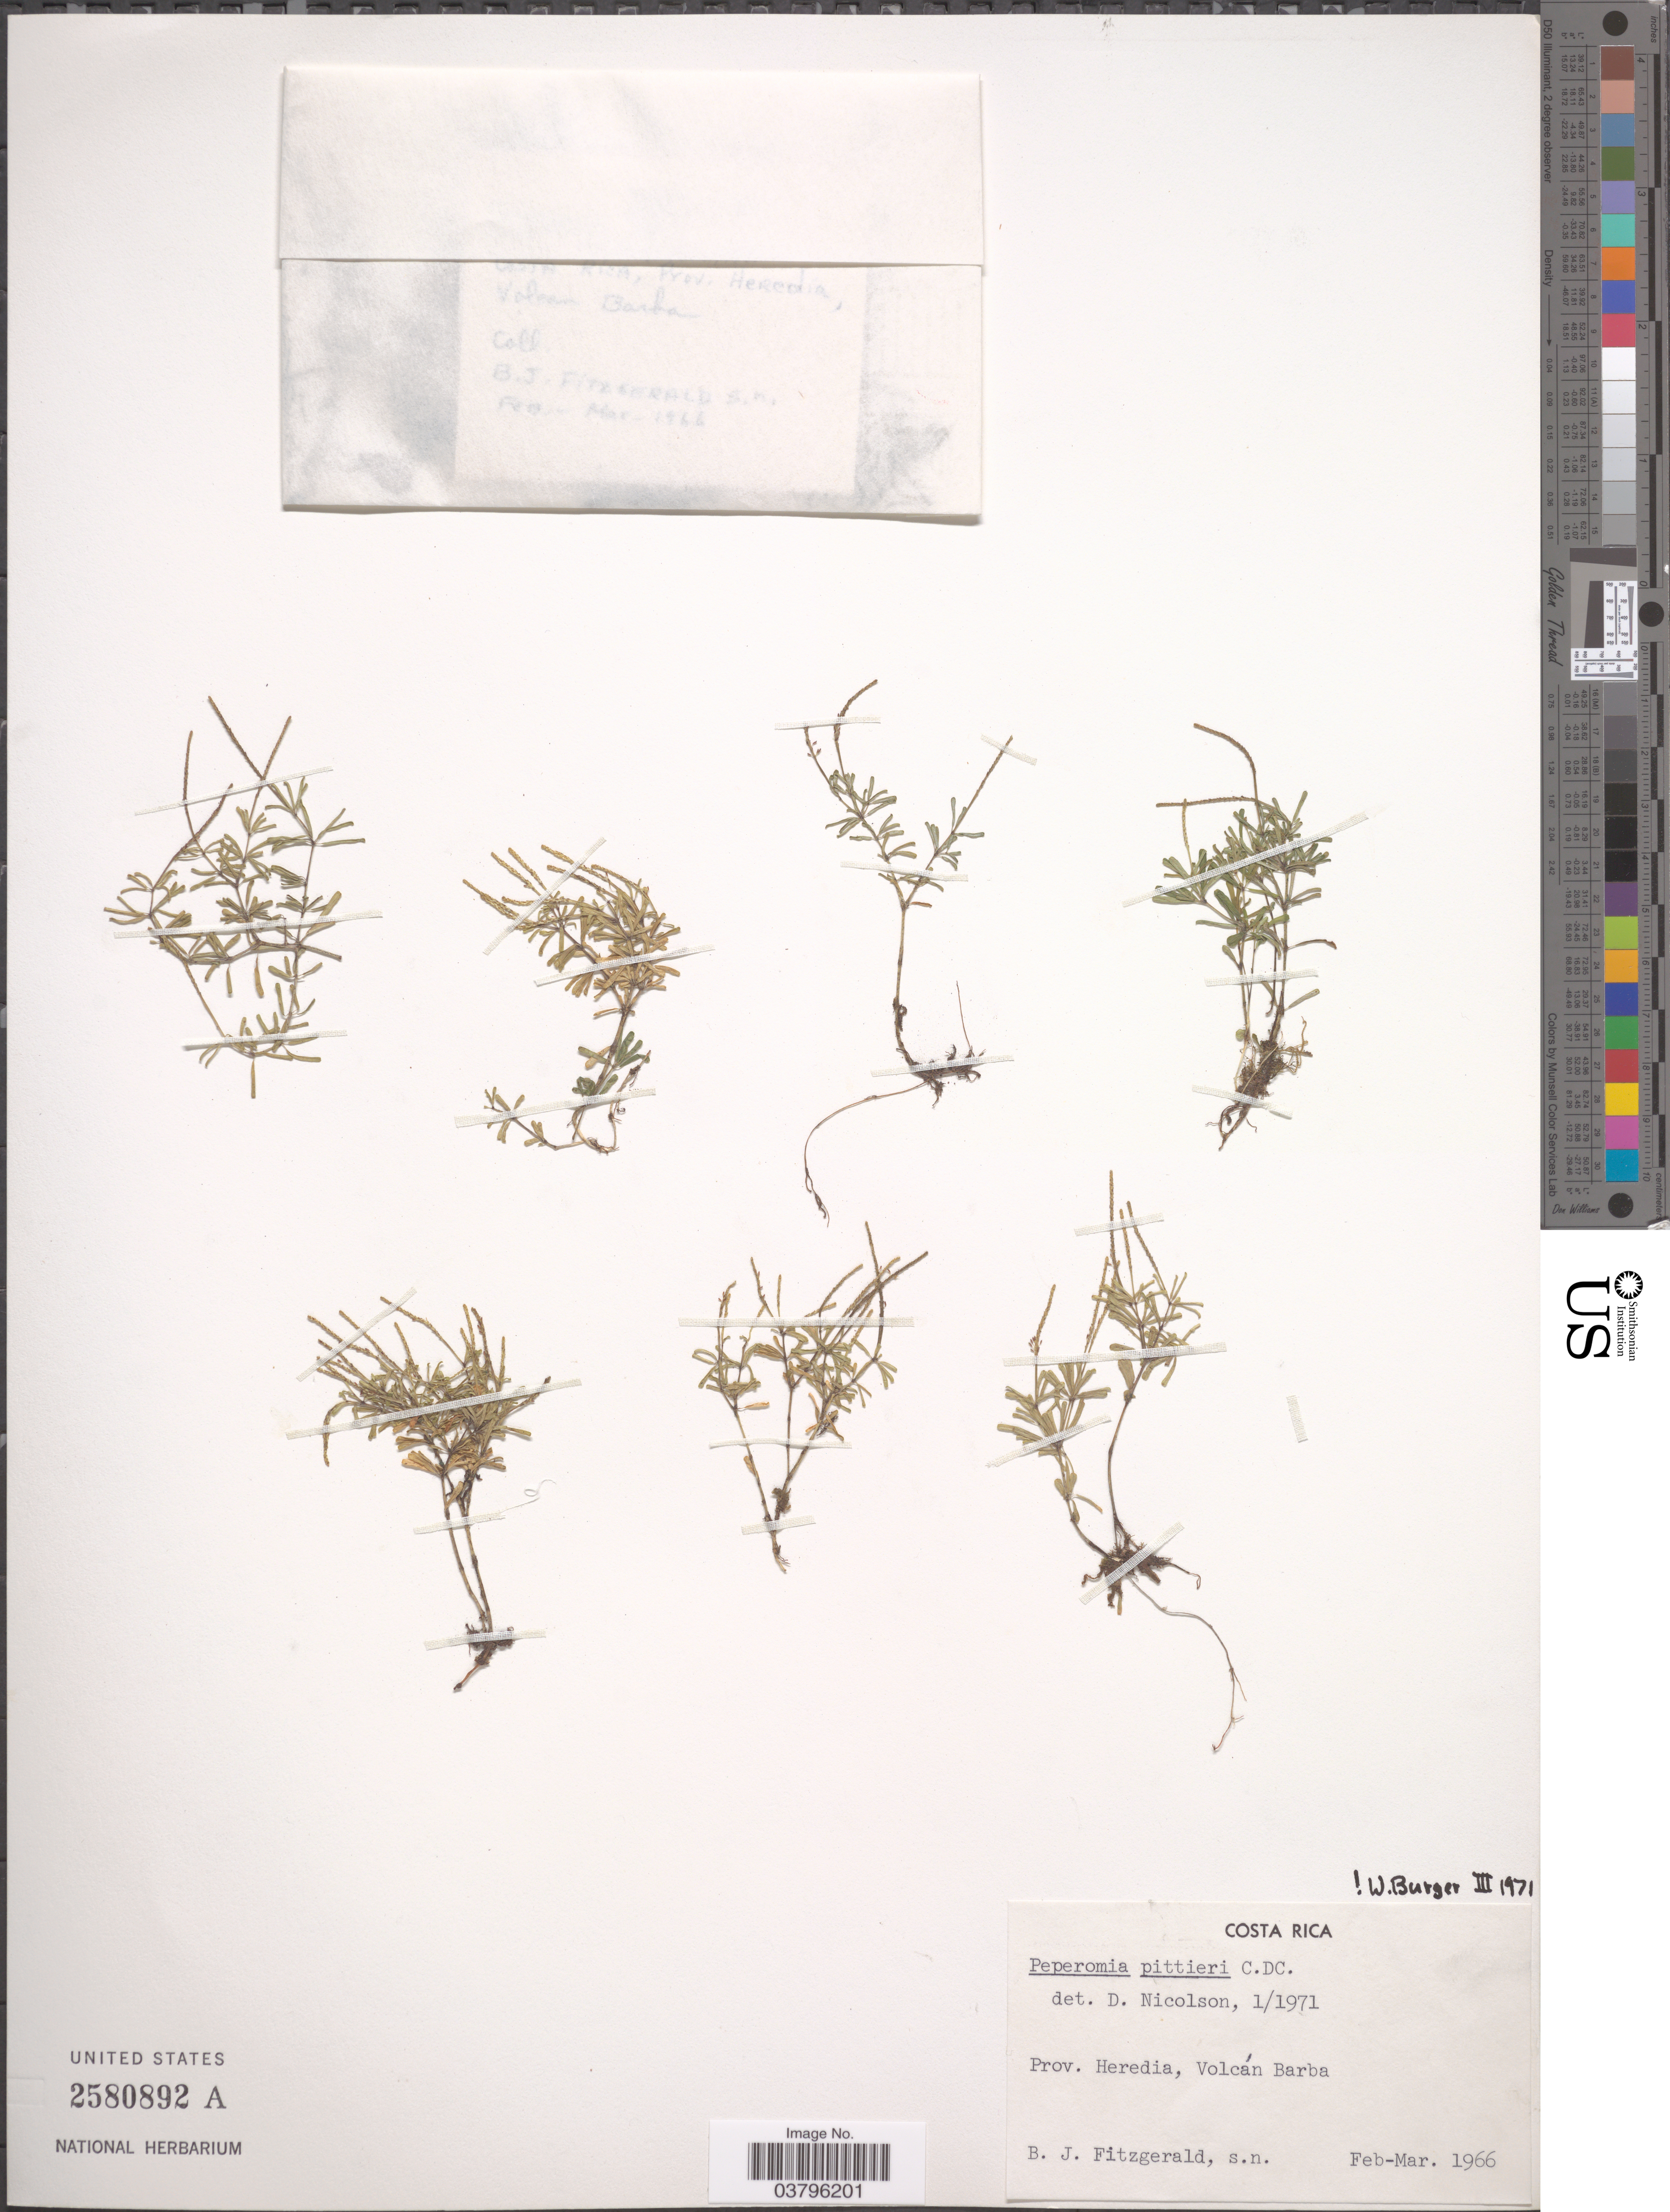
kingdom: Plantae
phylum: Tracheophyta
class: Magnoliopsida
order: Piperales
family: Piperaceae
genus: Peperomia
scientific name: Peperomia pittieri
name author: C. DC.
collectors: B. Fitzgerald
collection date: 1966-02/1966-03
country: Costa Rica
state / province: Heredia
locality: Volcán Barba.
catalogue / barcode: US 2580892A